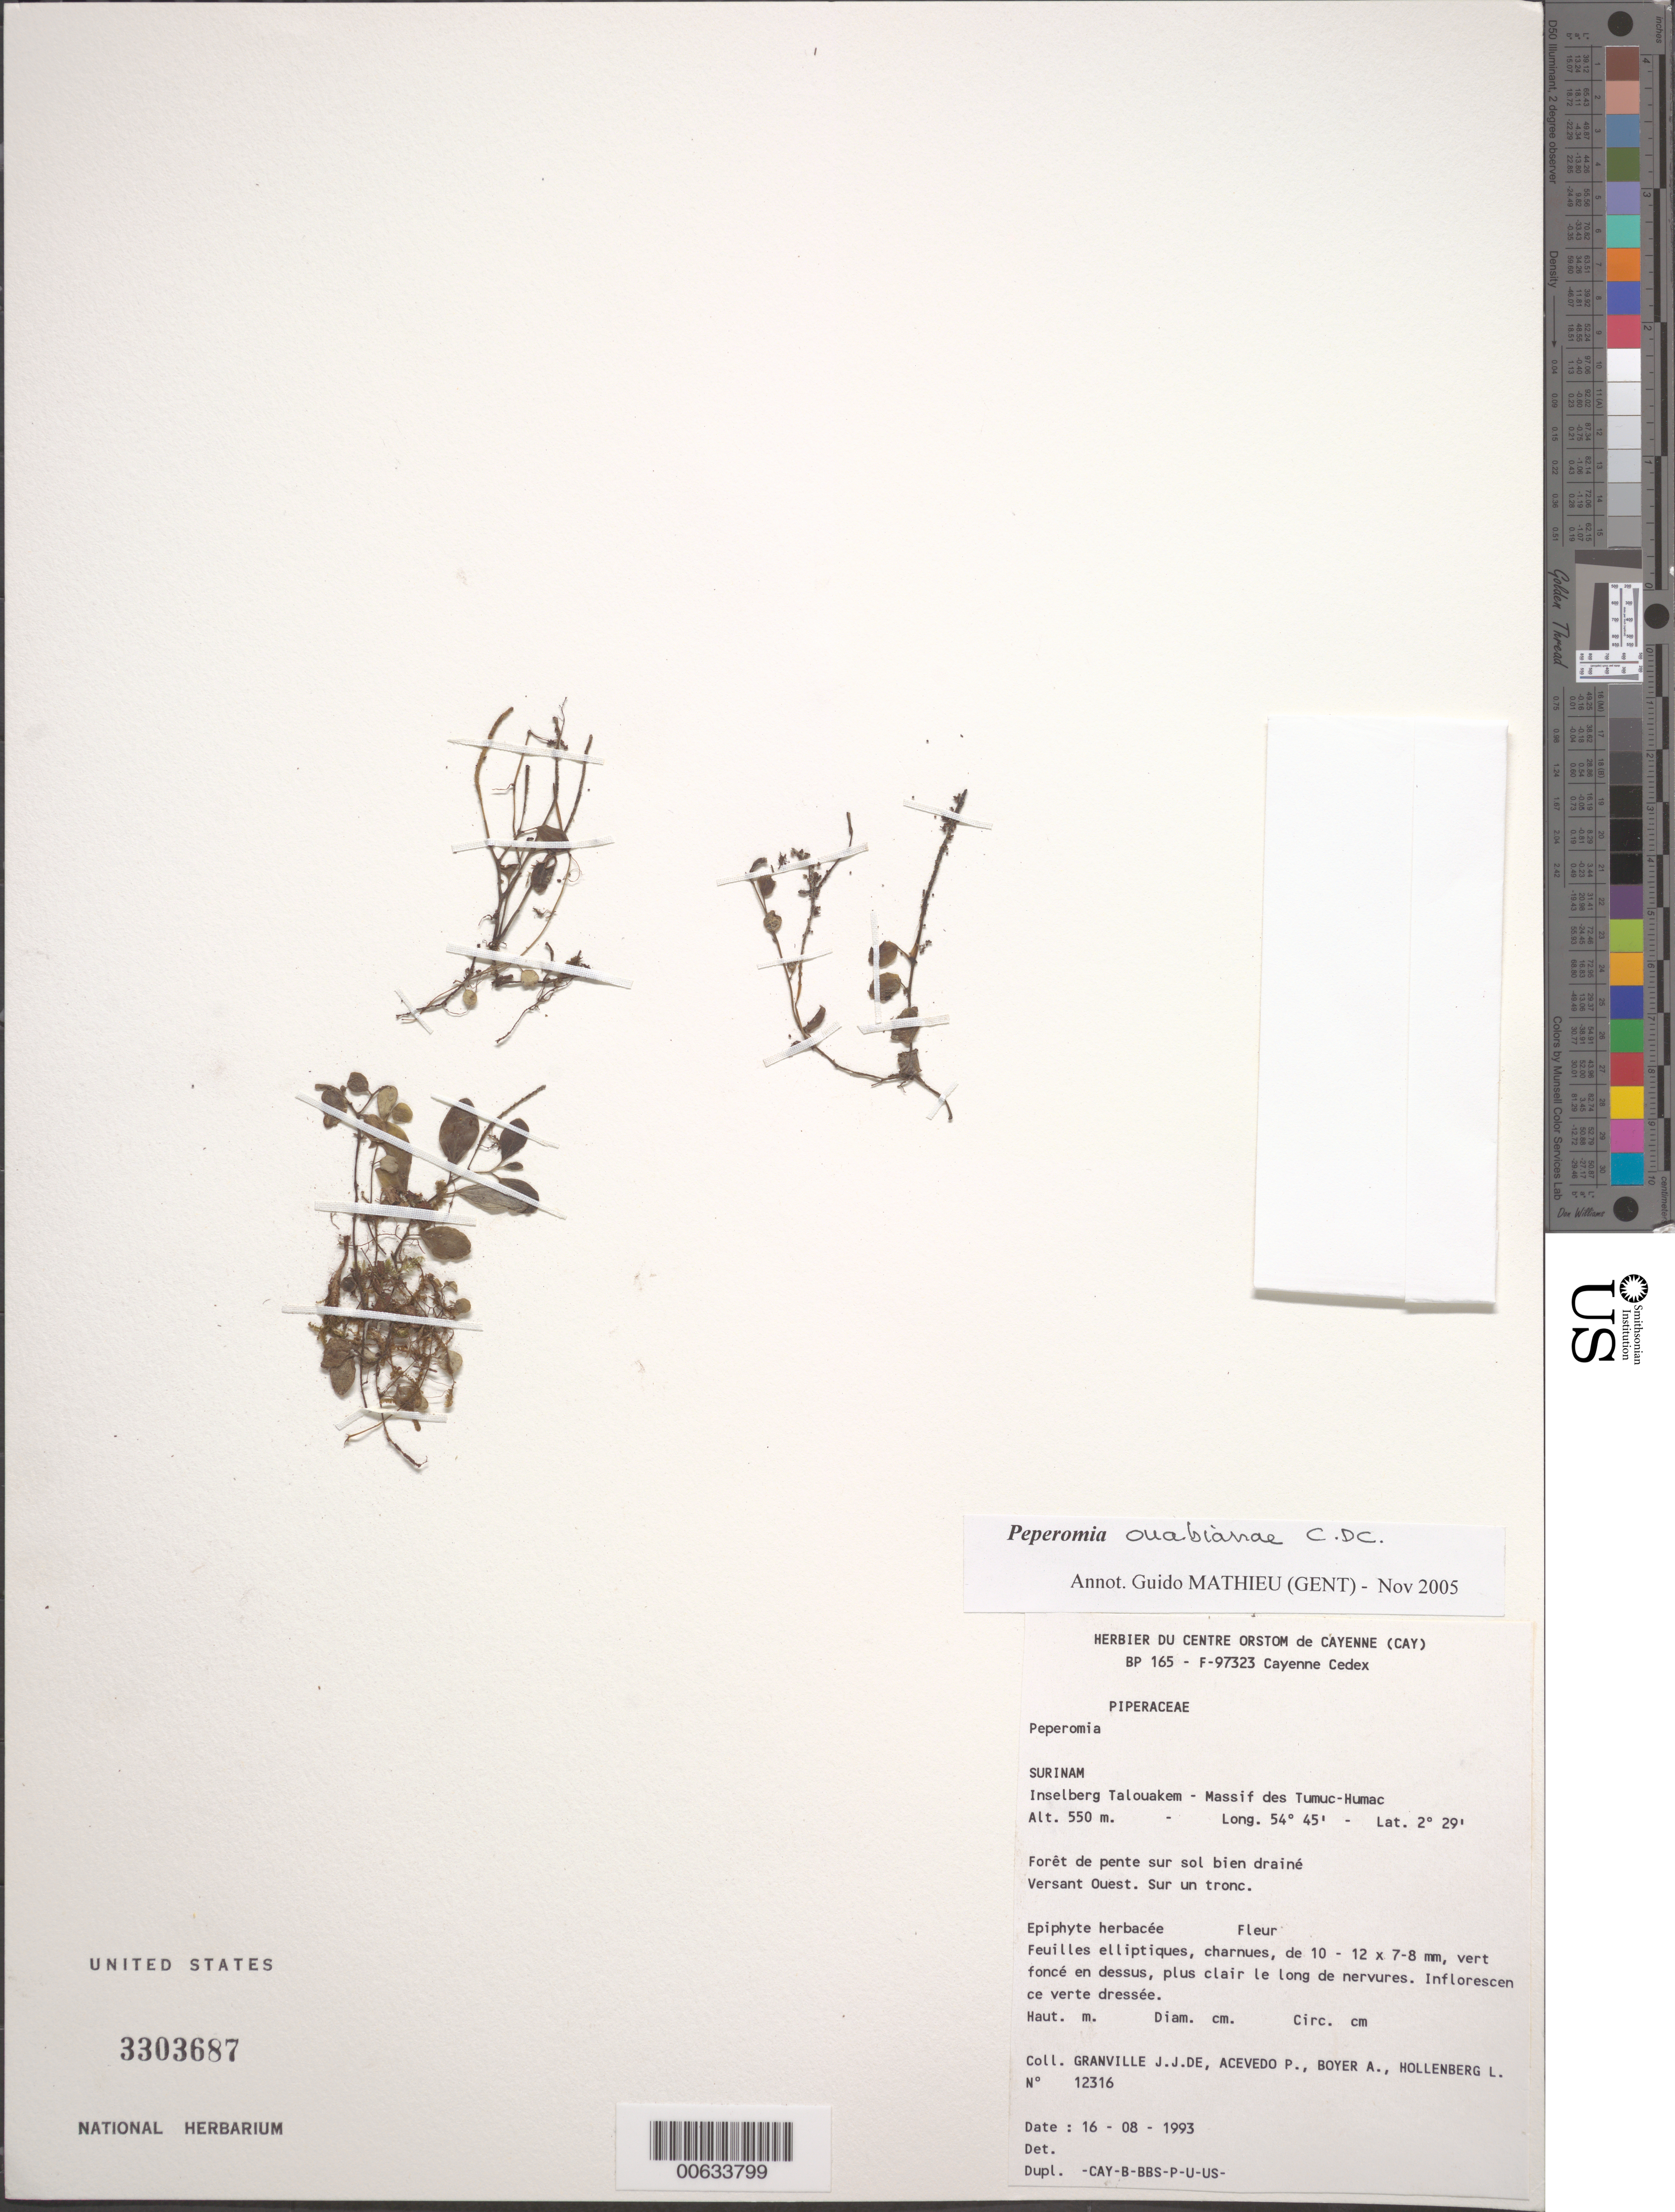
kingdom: Plantae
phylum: Tracheophyta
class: Magnoliopsida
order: Piperales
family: Piperaceae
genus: Peperomia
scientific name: Peperomia ouabianae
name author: C. DC.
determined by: Mathieu, Guido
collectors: J.-J. de Granville, P. Acevedo-Rodr., A. Boyer & L. Hollenberg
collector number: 12316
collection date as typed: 16-Aug-93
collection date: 1993-08-16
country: Suriname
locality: Inselberg Talouakem, Massif des Tumuc-Humac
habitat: Forêt de pente sur sol bien drainé. Versant Ouest, sur un tronc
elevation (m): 550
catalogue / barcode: US 3303687